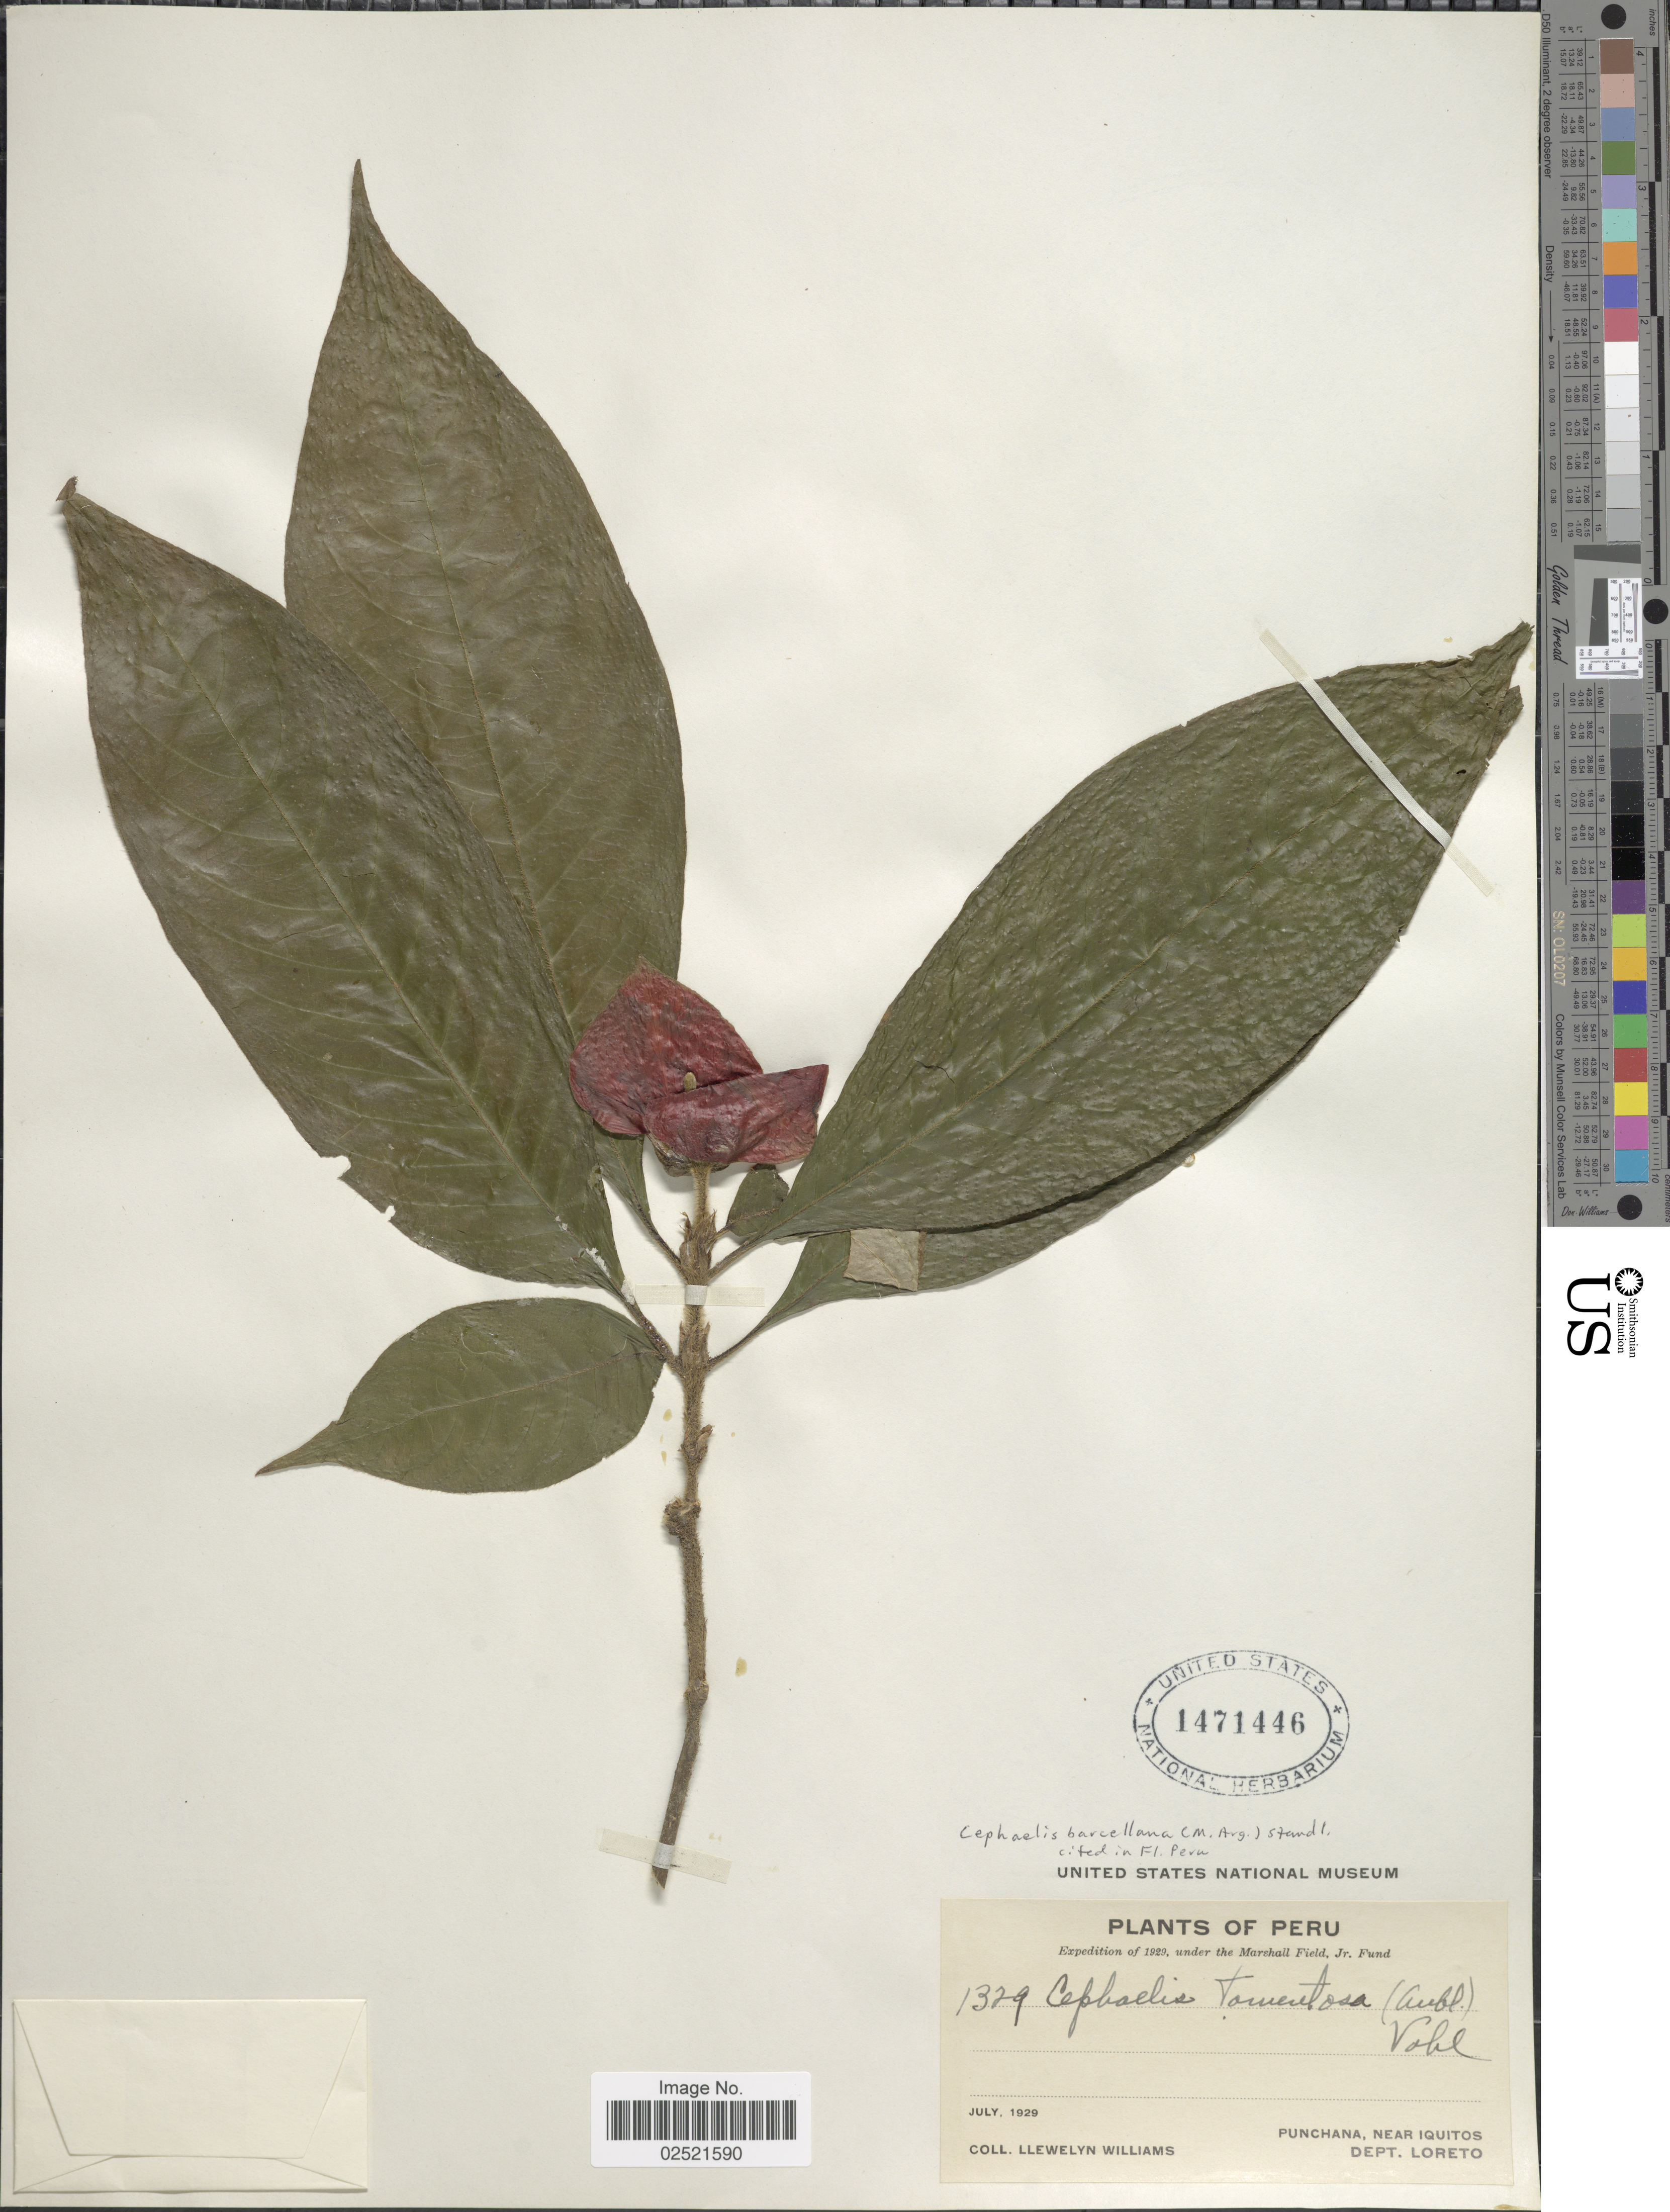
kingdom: Plantae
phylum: Tracheophyta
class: Magnoliopsida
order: Gentianales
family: Rubiaceae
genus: Psychotria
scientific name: Psychotria poeppigiana subsp. barcellana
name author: (Müll. Arg.) Steyerm.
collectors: Ll. Williams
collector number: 1329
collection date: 1929-07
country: Peru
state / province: Loreto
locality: Punchana, near Iquitos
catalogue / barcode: US 1471446